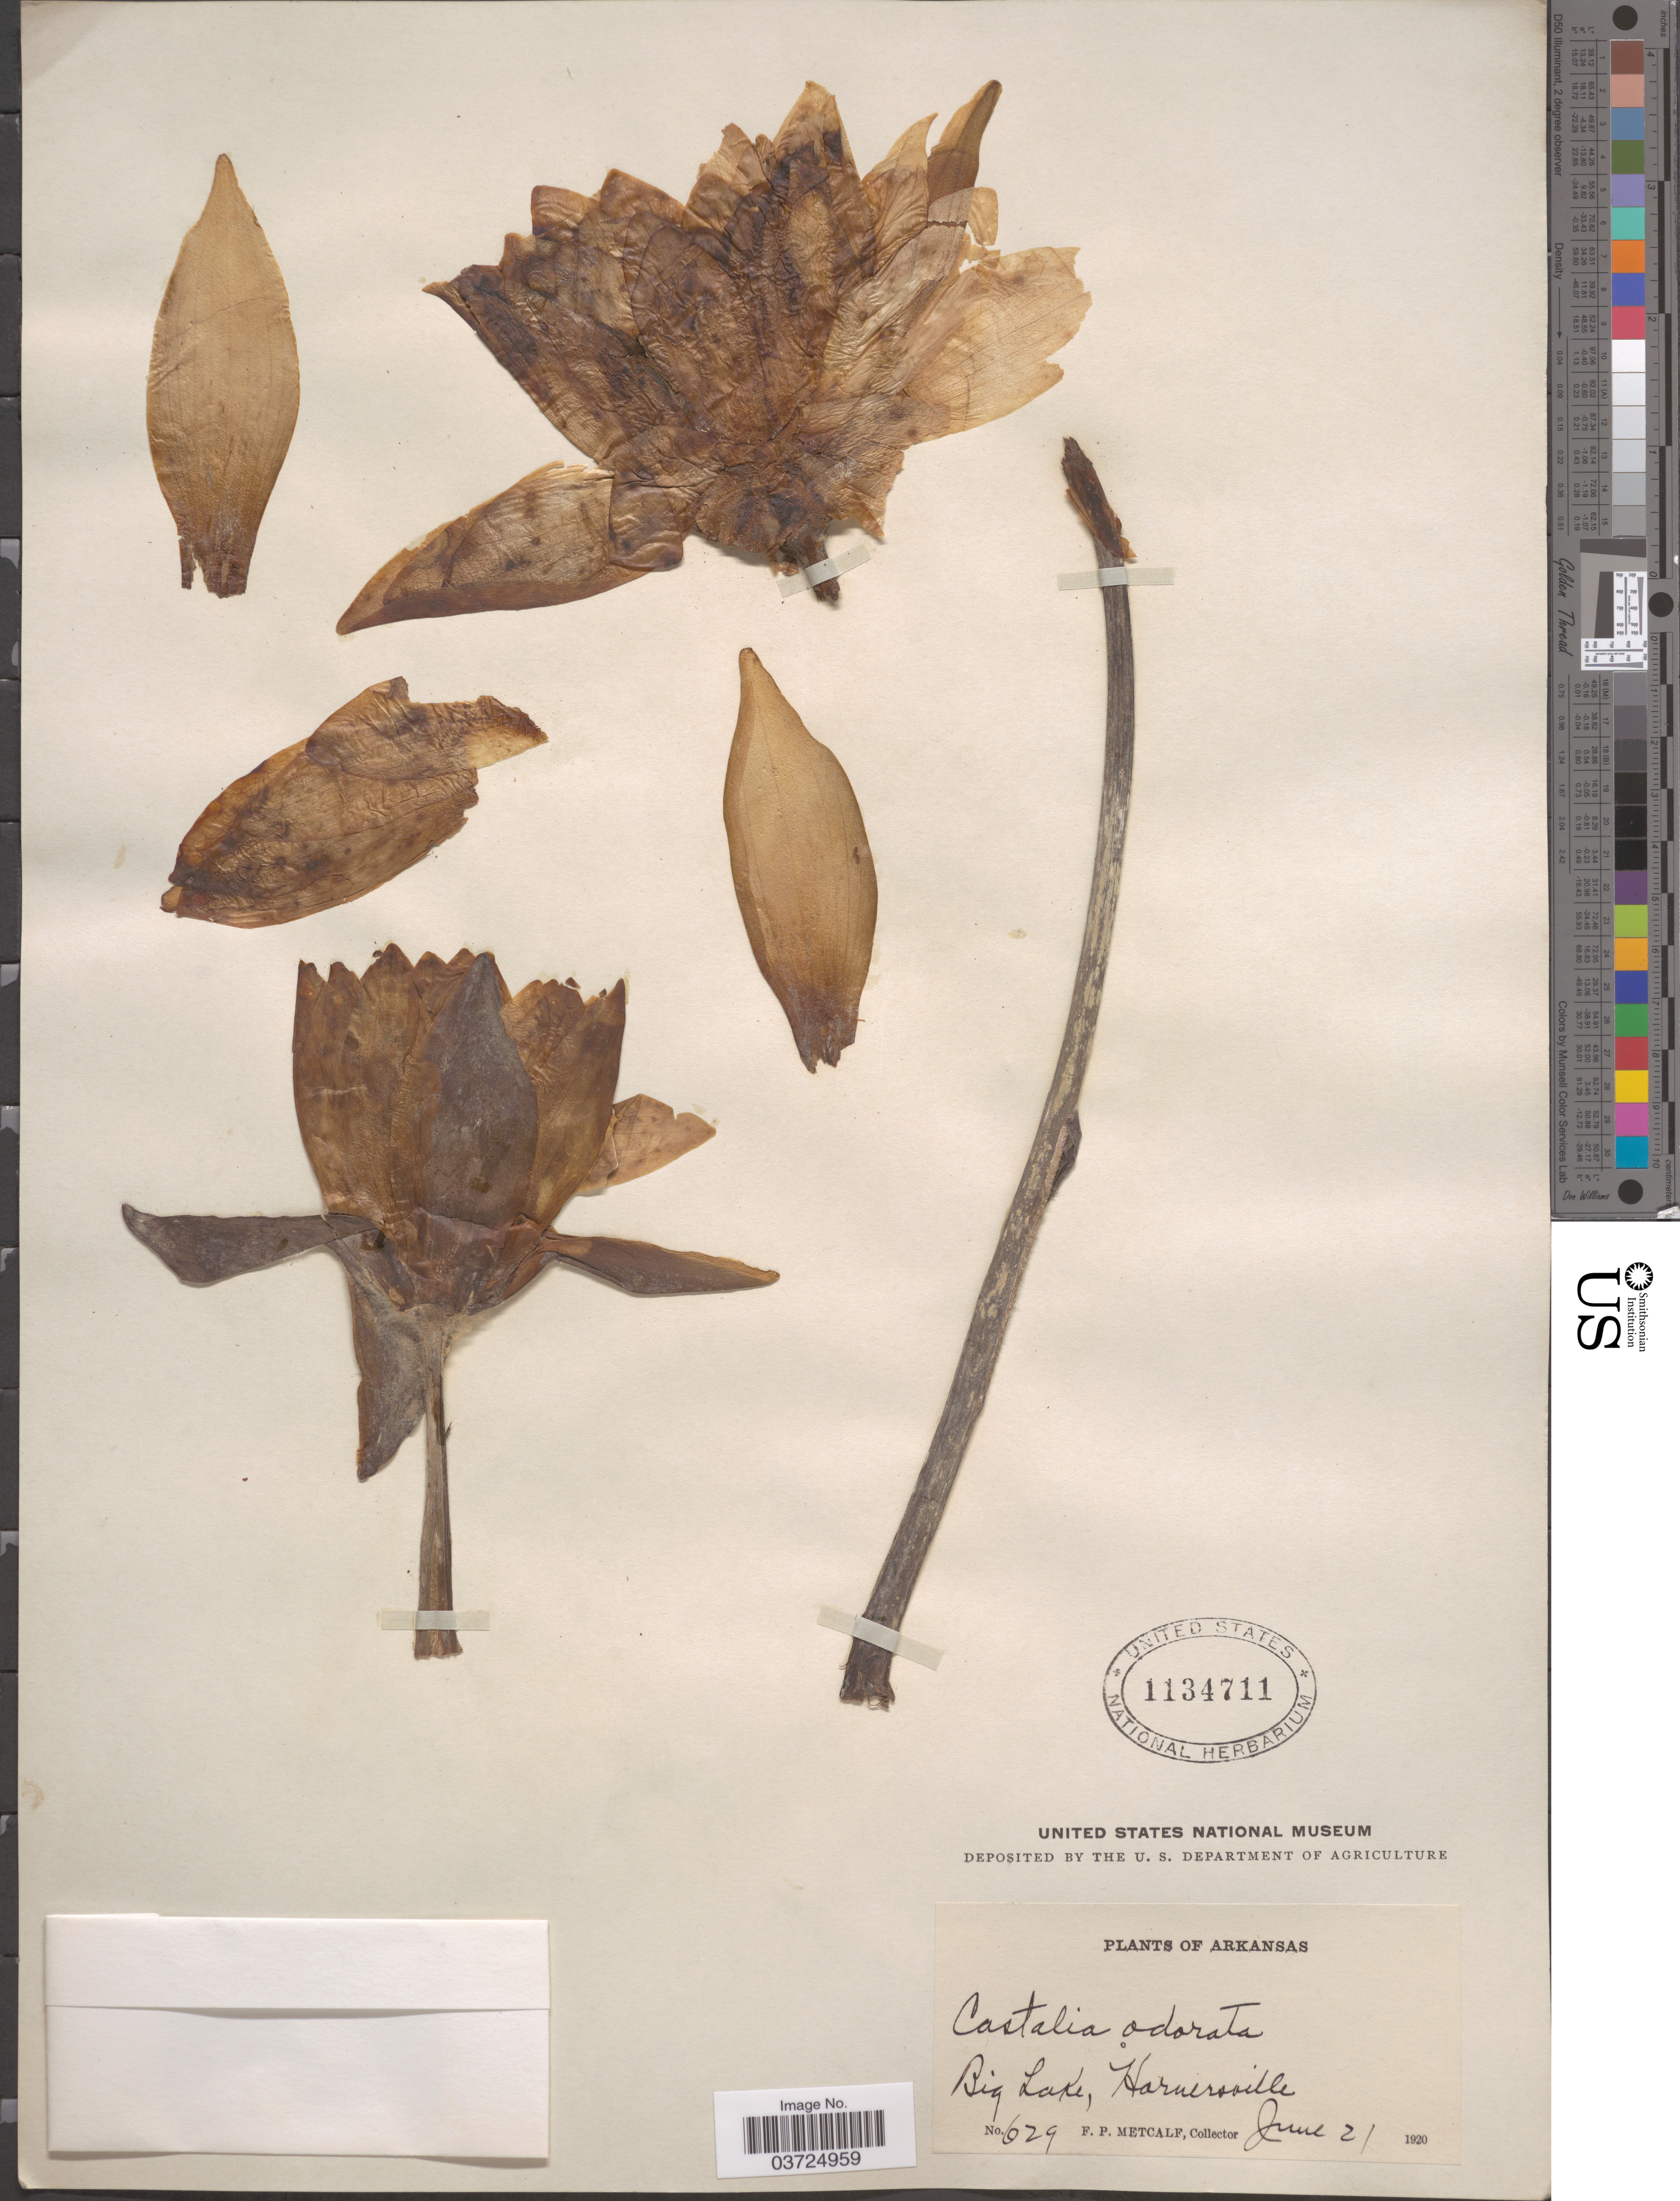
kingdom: Plantae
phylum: Tracheophyta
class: Magnoliopsida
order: Nymphaeales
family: Nymphaeaceae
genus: Nymphaea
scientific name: Nymphaea odorata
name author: Aiton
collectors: F. Metcalf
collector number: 629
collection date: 1920-06-21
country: United States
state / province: Arkansas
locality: Big Lake, Hornersville.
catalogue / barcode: US 1134711